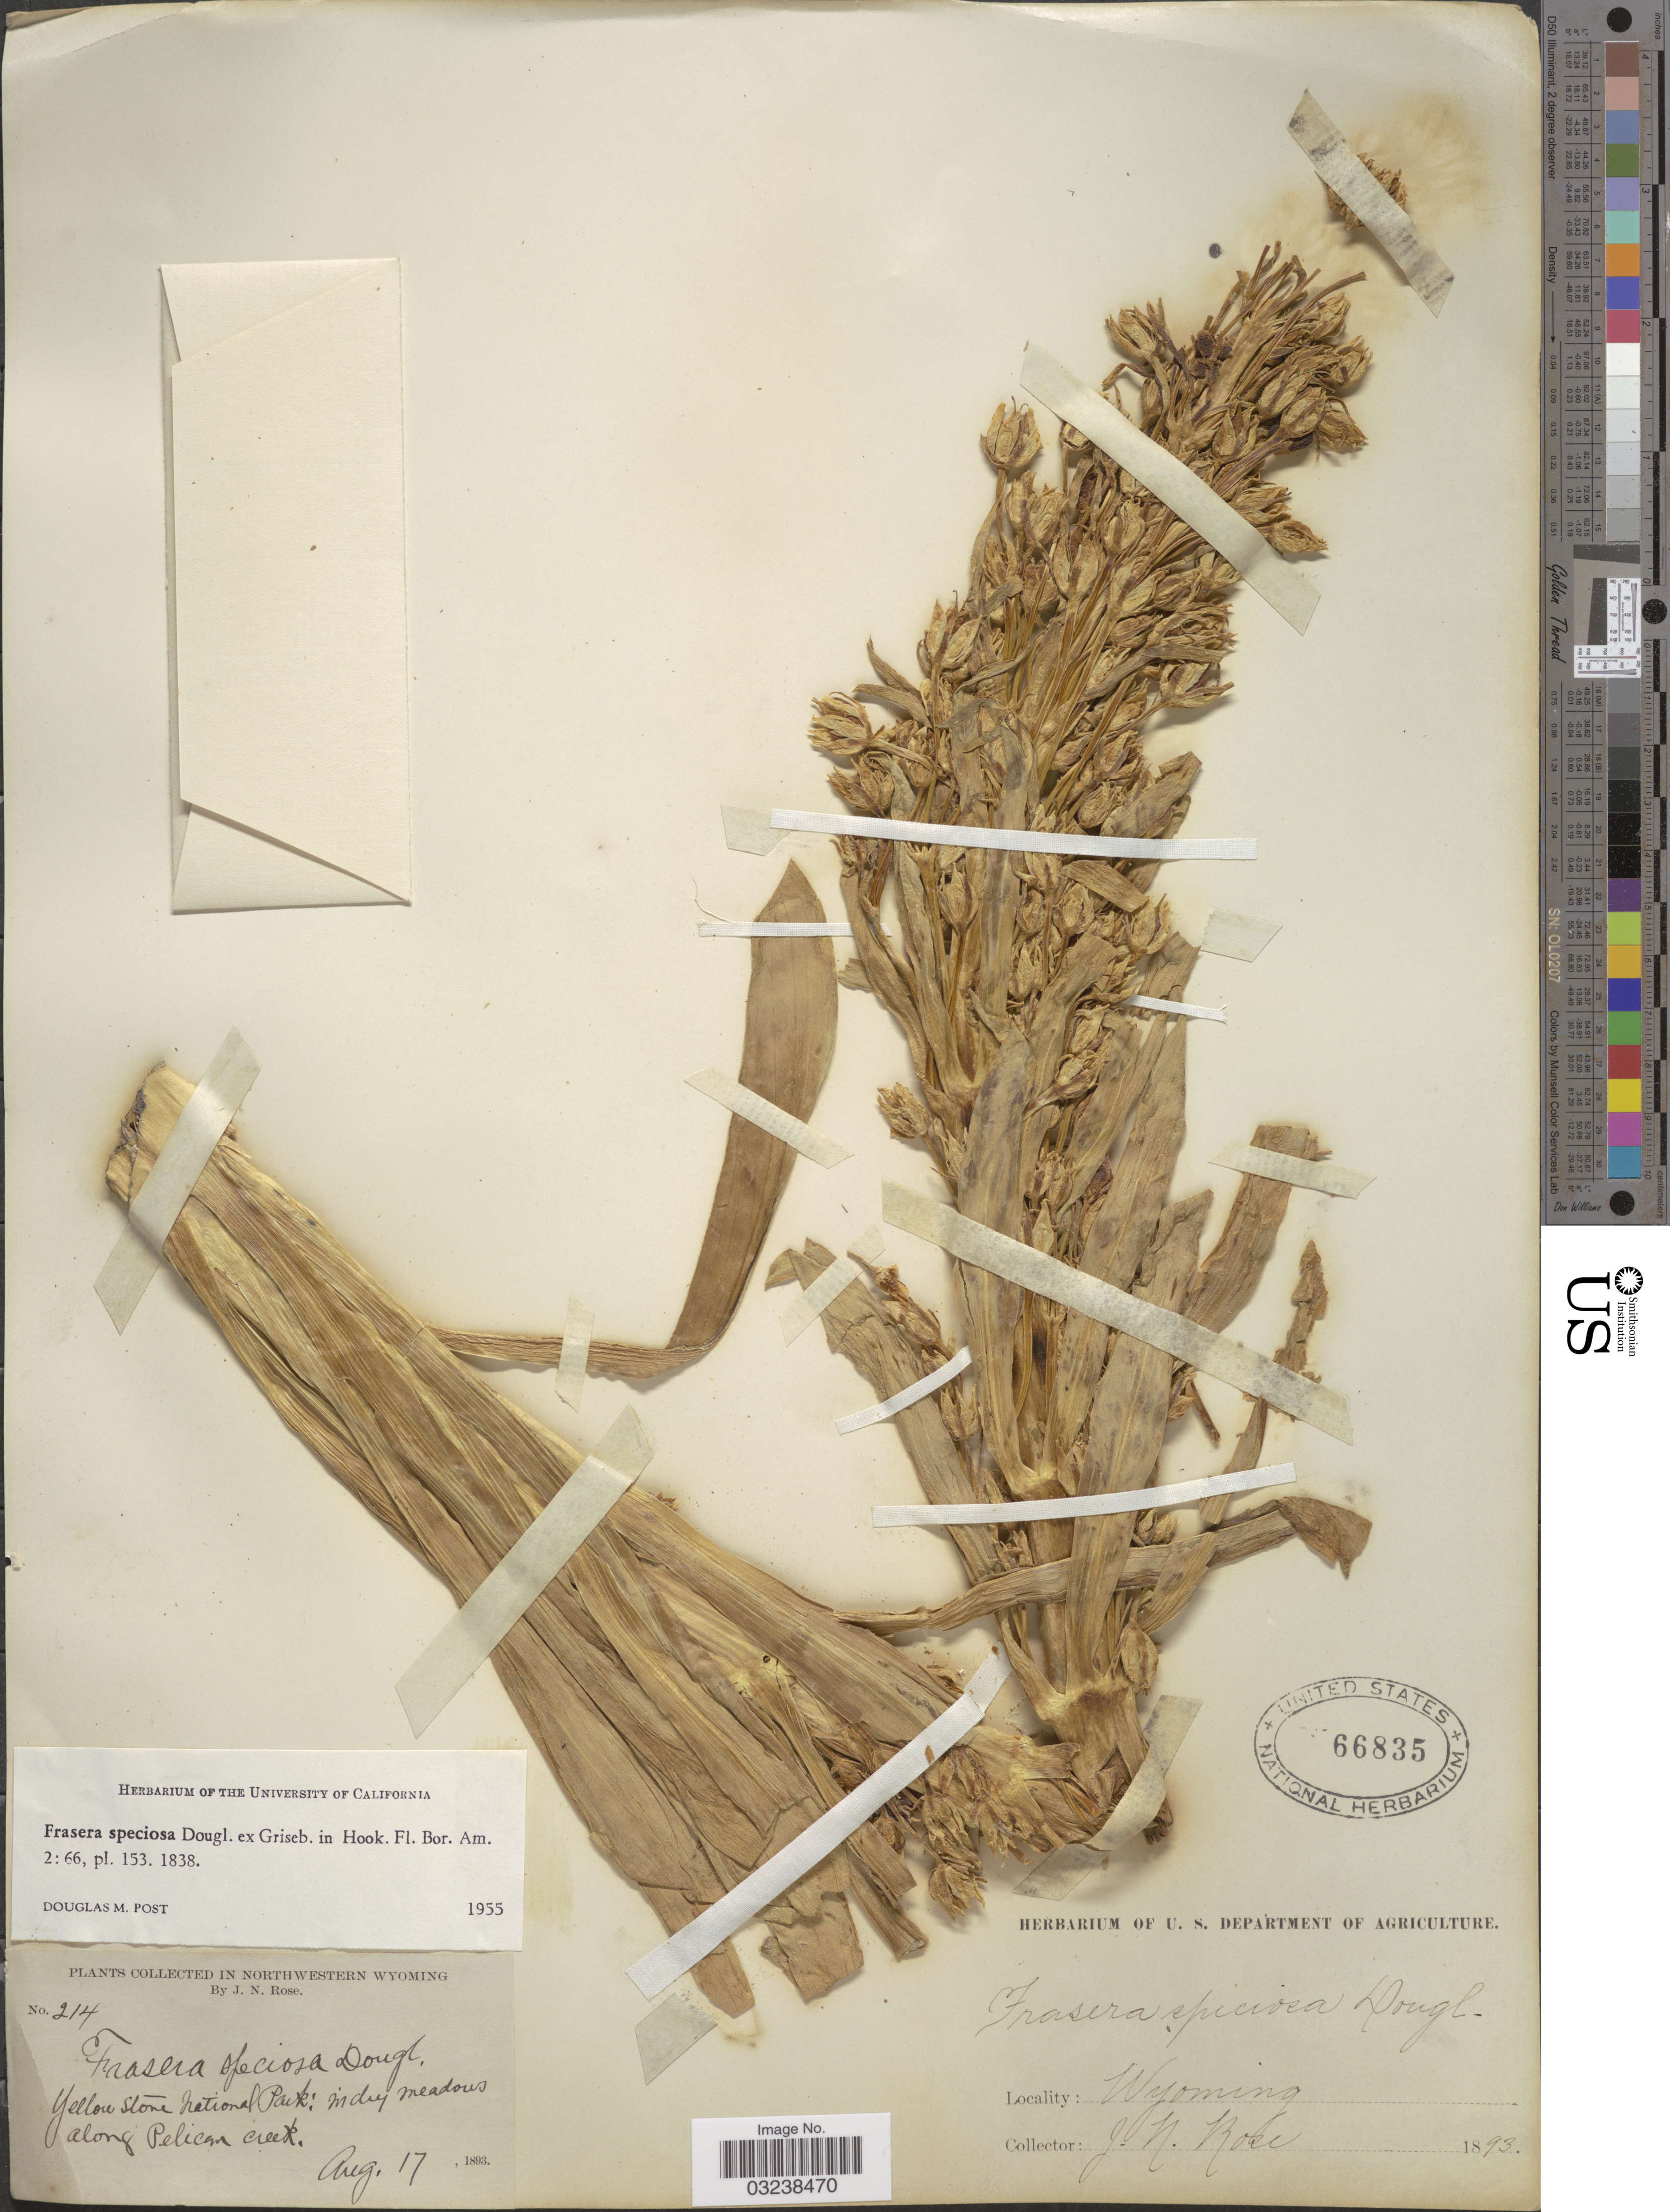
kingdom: Plantae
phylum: Tracheophyta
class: Magnoliopsida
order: Gentianales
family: Gentianaceae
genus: Swertia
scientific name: Swertia radiata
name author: (Kellogg) Kuntze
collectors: J. N. Rose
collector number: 214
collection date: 1893-08-17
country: United States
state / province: Wyoming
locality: Northwestern Wyoming. Yellow Stone National Park: in dry meadows along Pelican Creek.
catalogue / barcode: US 66835